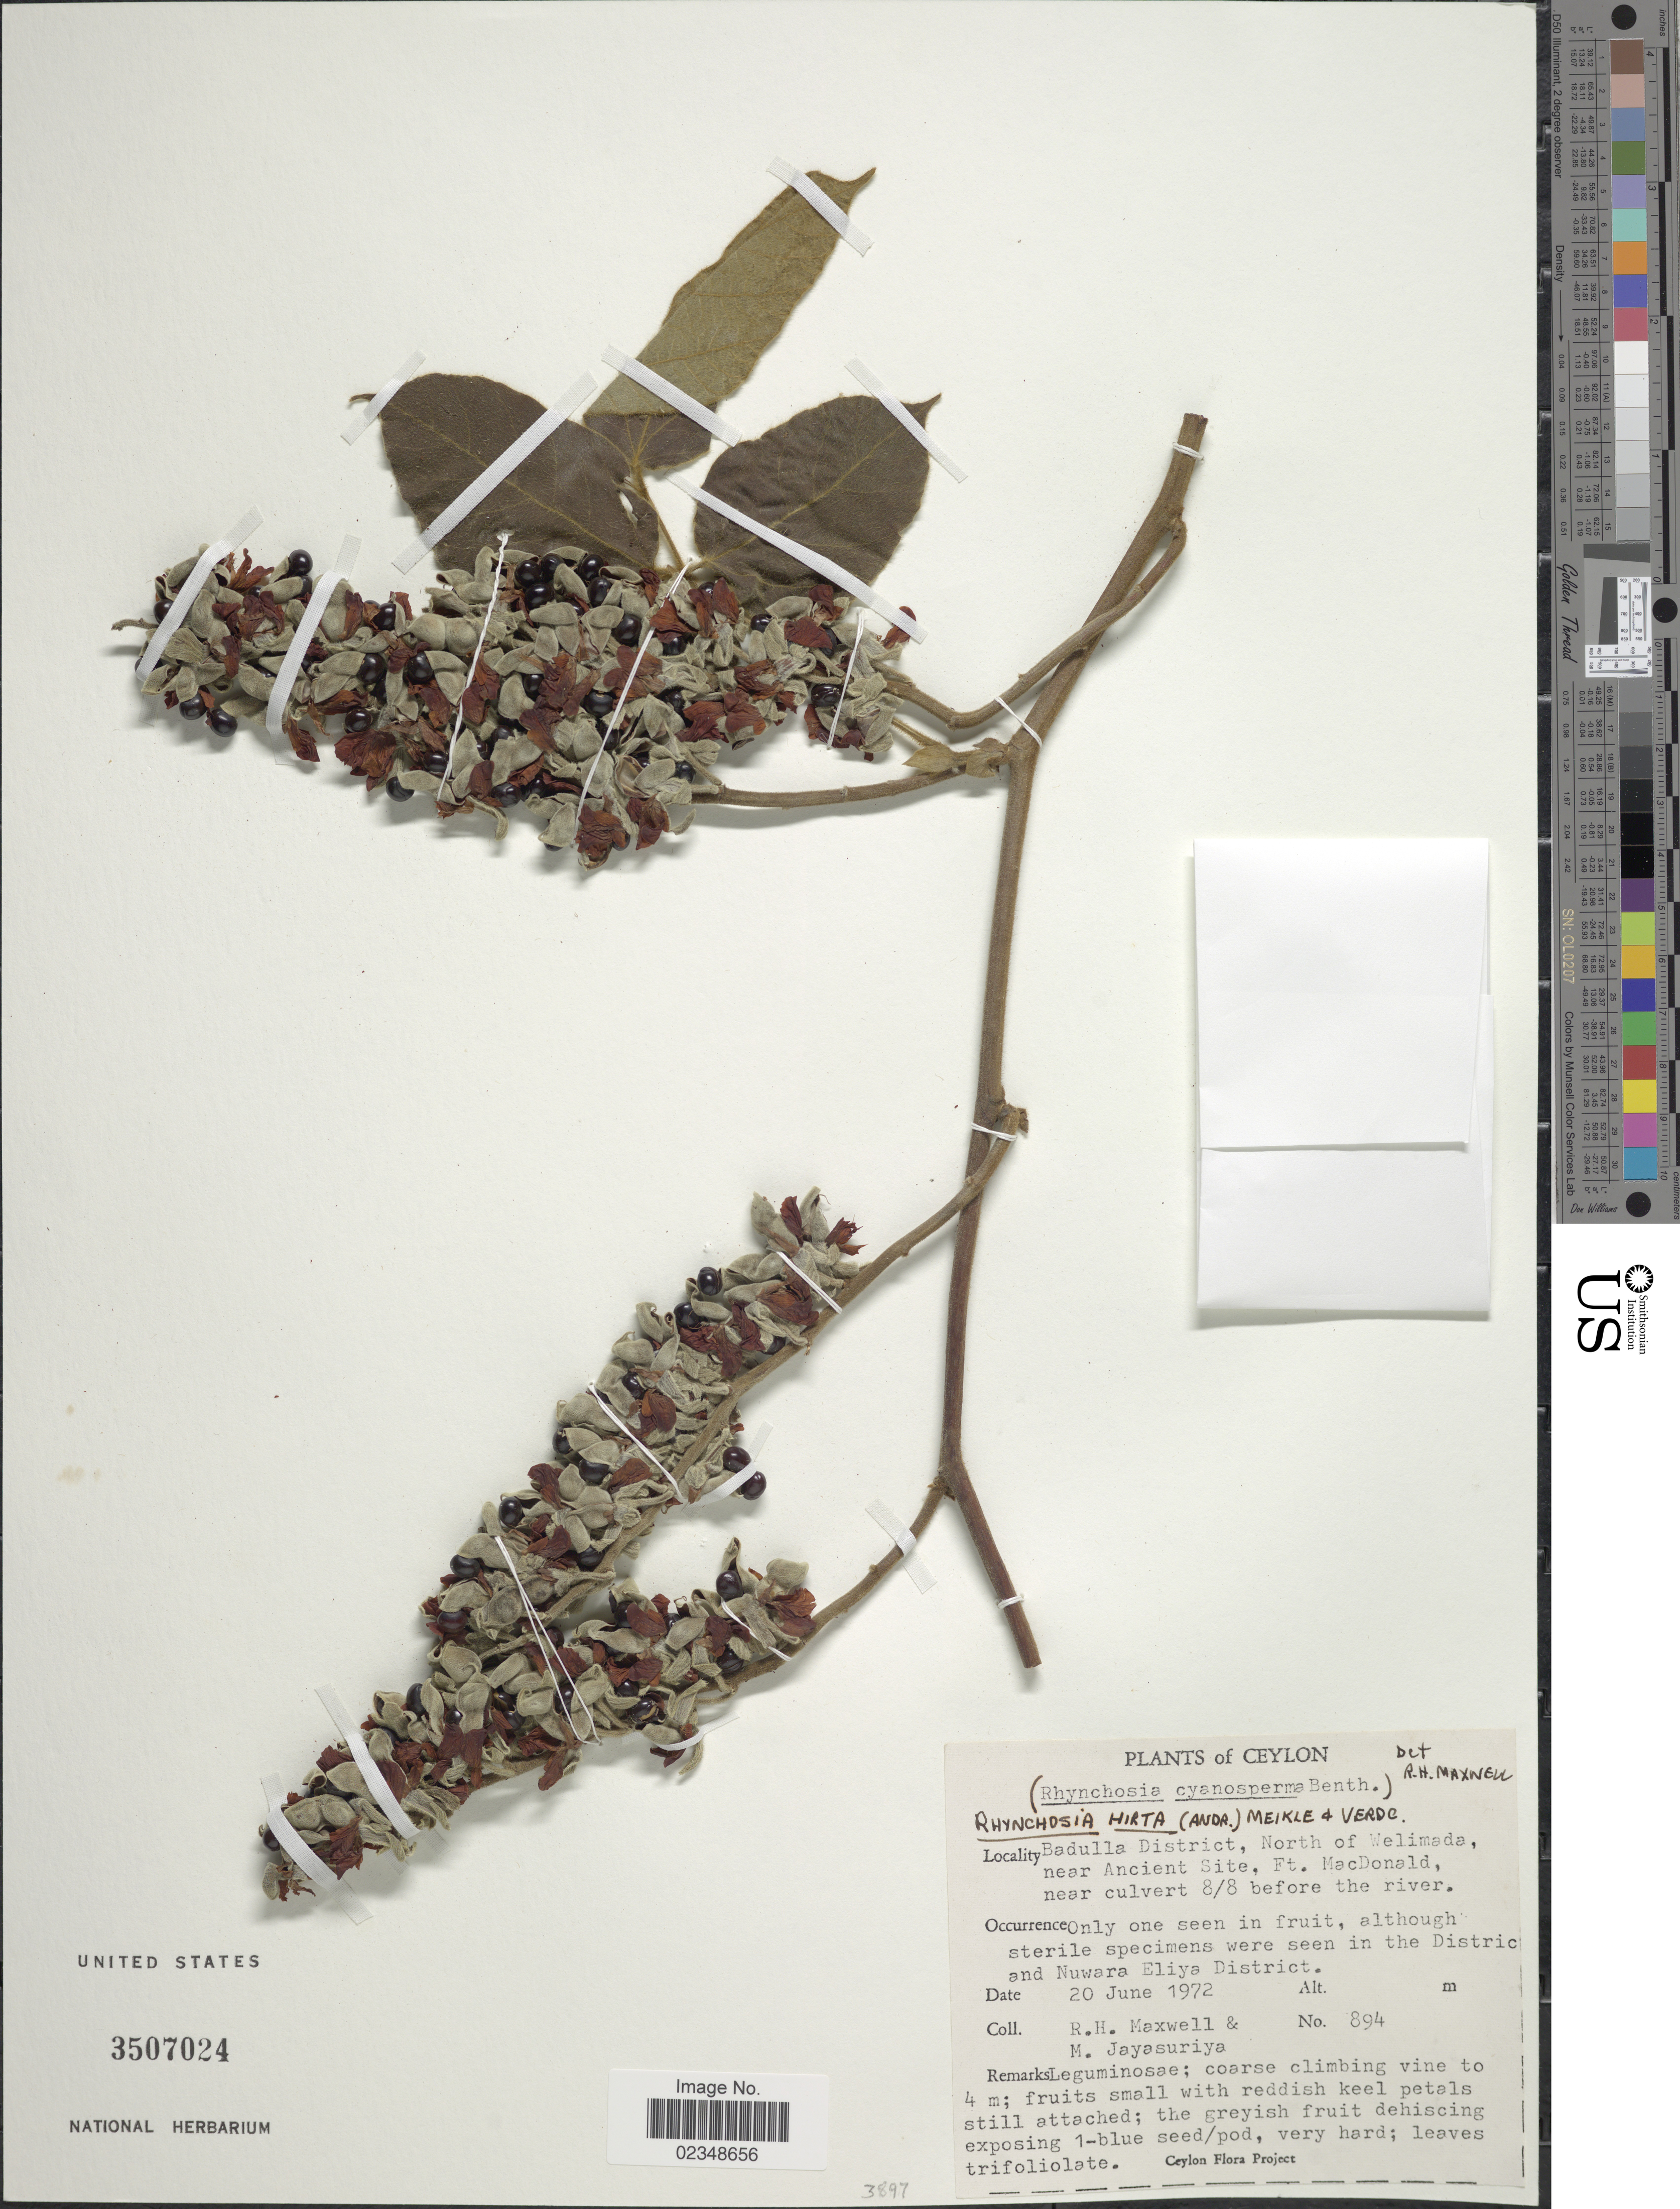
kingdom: Plantae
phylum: Tracheophyta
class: Magnoliopsida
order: Fabales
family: Fabaceae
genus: Rhynchosia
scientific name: Rhynchosia hirta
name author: (Andrews) Meikle & Verdc.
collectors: R. Maxwell & M. Jayasuriya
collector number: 894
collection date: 1972-06-20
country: Sri Lanka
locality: Ceylon, Badulla District, North of Welimada, near Ancient Site, Ft. MacDonald, near culvert 8/8 before the river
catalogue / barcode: US 3507024